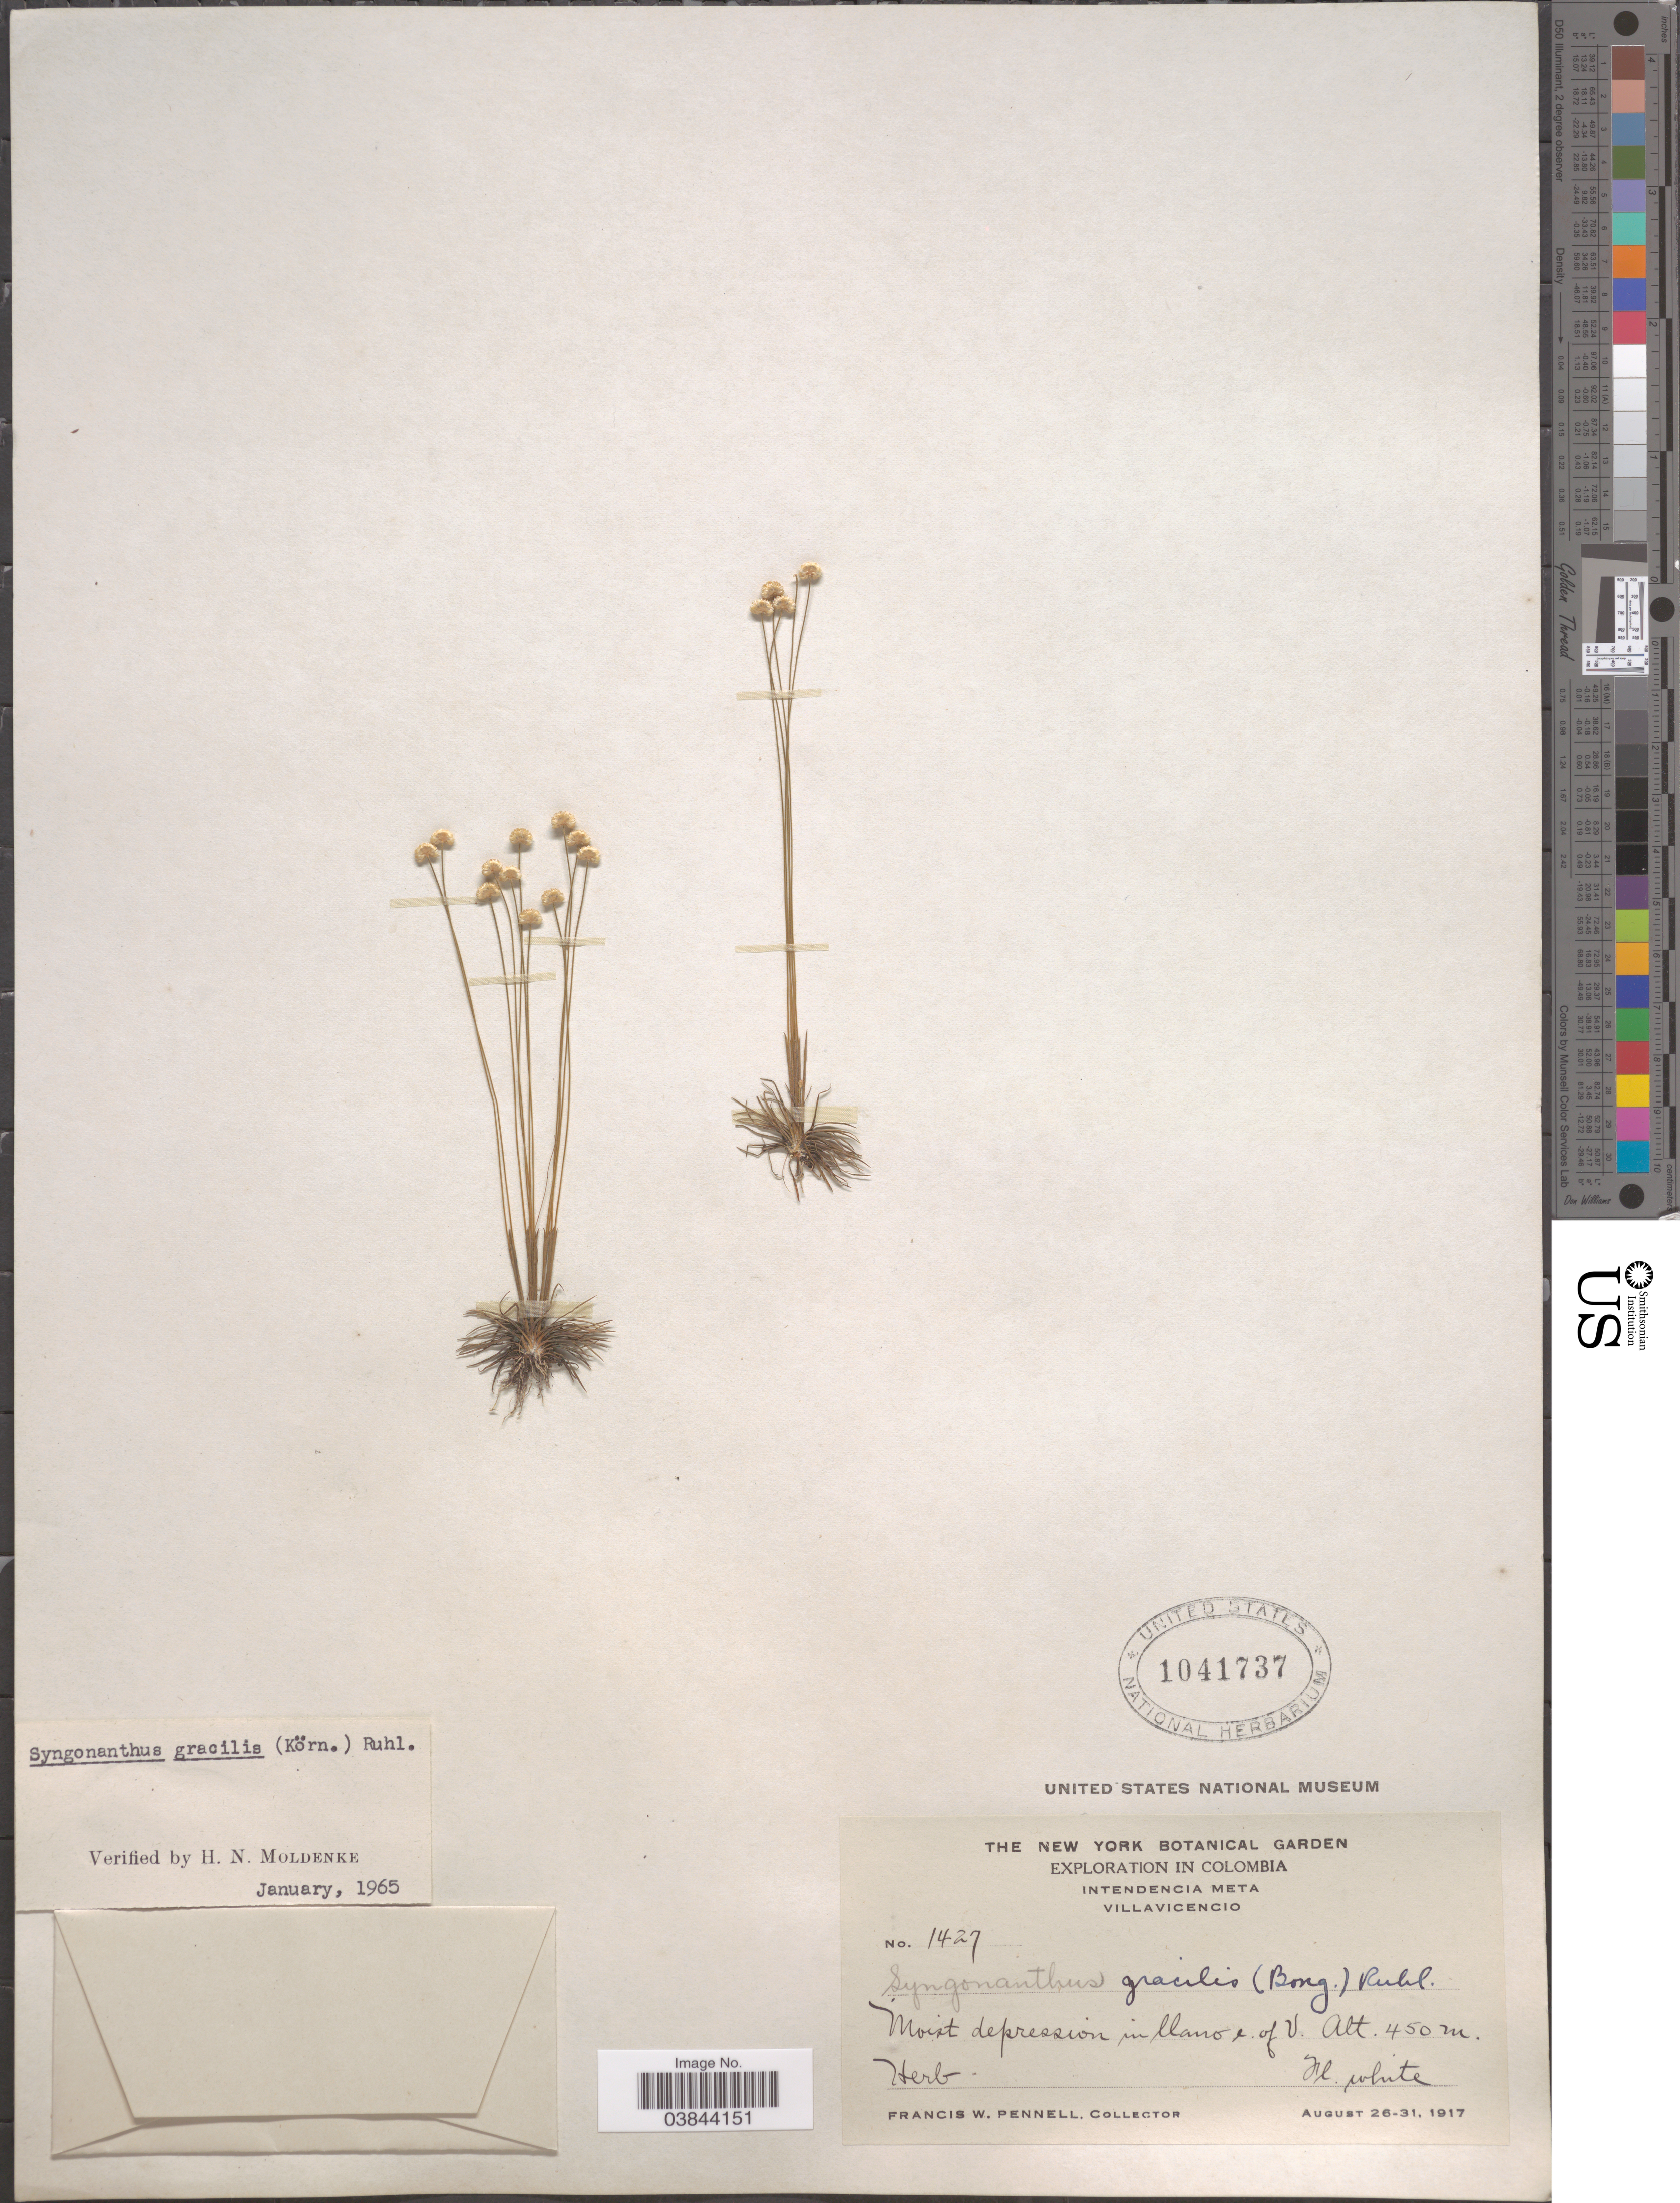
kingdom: Plantae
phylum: Tracheophyta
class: Liliopsida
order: Poales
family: Eriocaulaceae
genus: Syngonanthus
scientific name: Syngonanthus gracilis var. gracilis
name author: (Bong.) Ruhland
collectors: F. W. Pennell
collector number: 1427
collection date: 1917-08-26/1917-08-31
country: Colombia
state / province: Meta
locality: Intendencia Meta. Villavicencio. In llano e. of V.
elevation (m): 450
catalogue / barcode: US 1041737